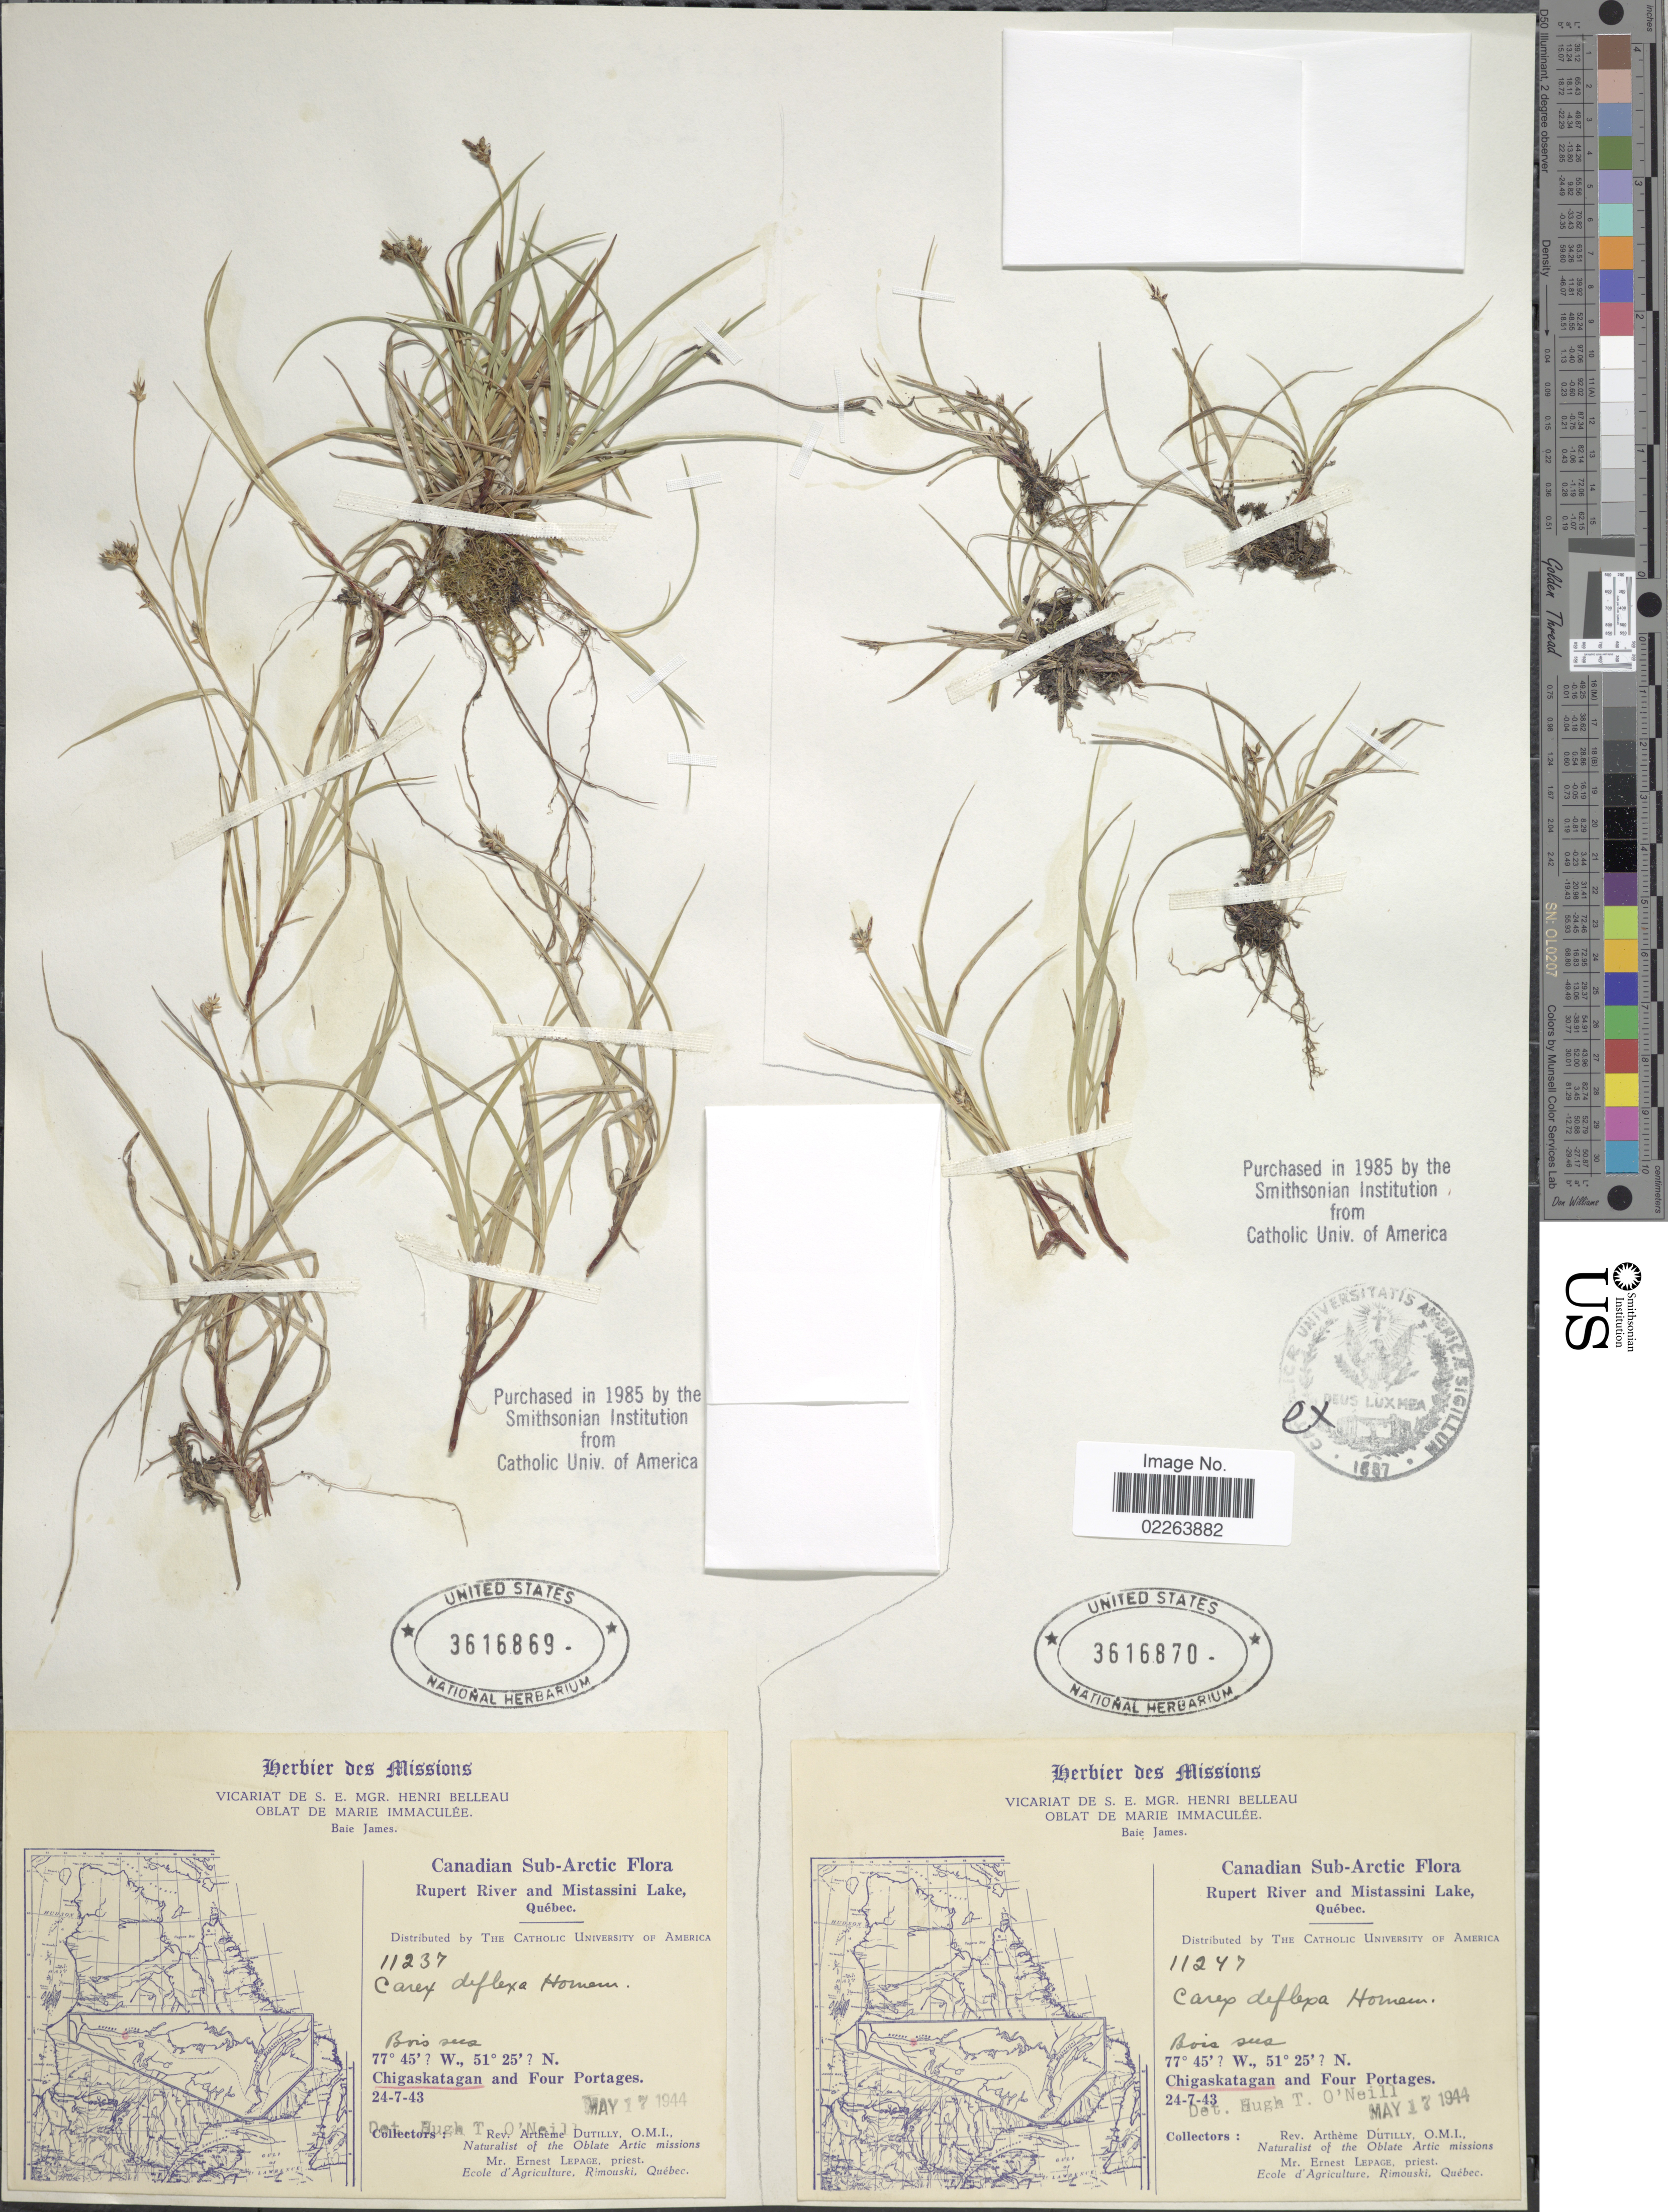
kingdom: Plantae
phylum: Tracheophyta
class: Liliopsida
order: Poales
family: Cyperaceae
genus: Carex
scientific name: Carex deflexa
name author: Hornem.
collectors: A. Dutilly & E. Lepage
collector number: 11247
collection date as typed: Transcribed d/m/y: 24/7/43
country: Canada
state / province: Quebec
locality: Canadian Sub-Arctic, Rupert River and Mistassini Lake, Bois sees, Chigaskatagan and Four Portages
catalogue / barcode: US 3616870-2